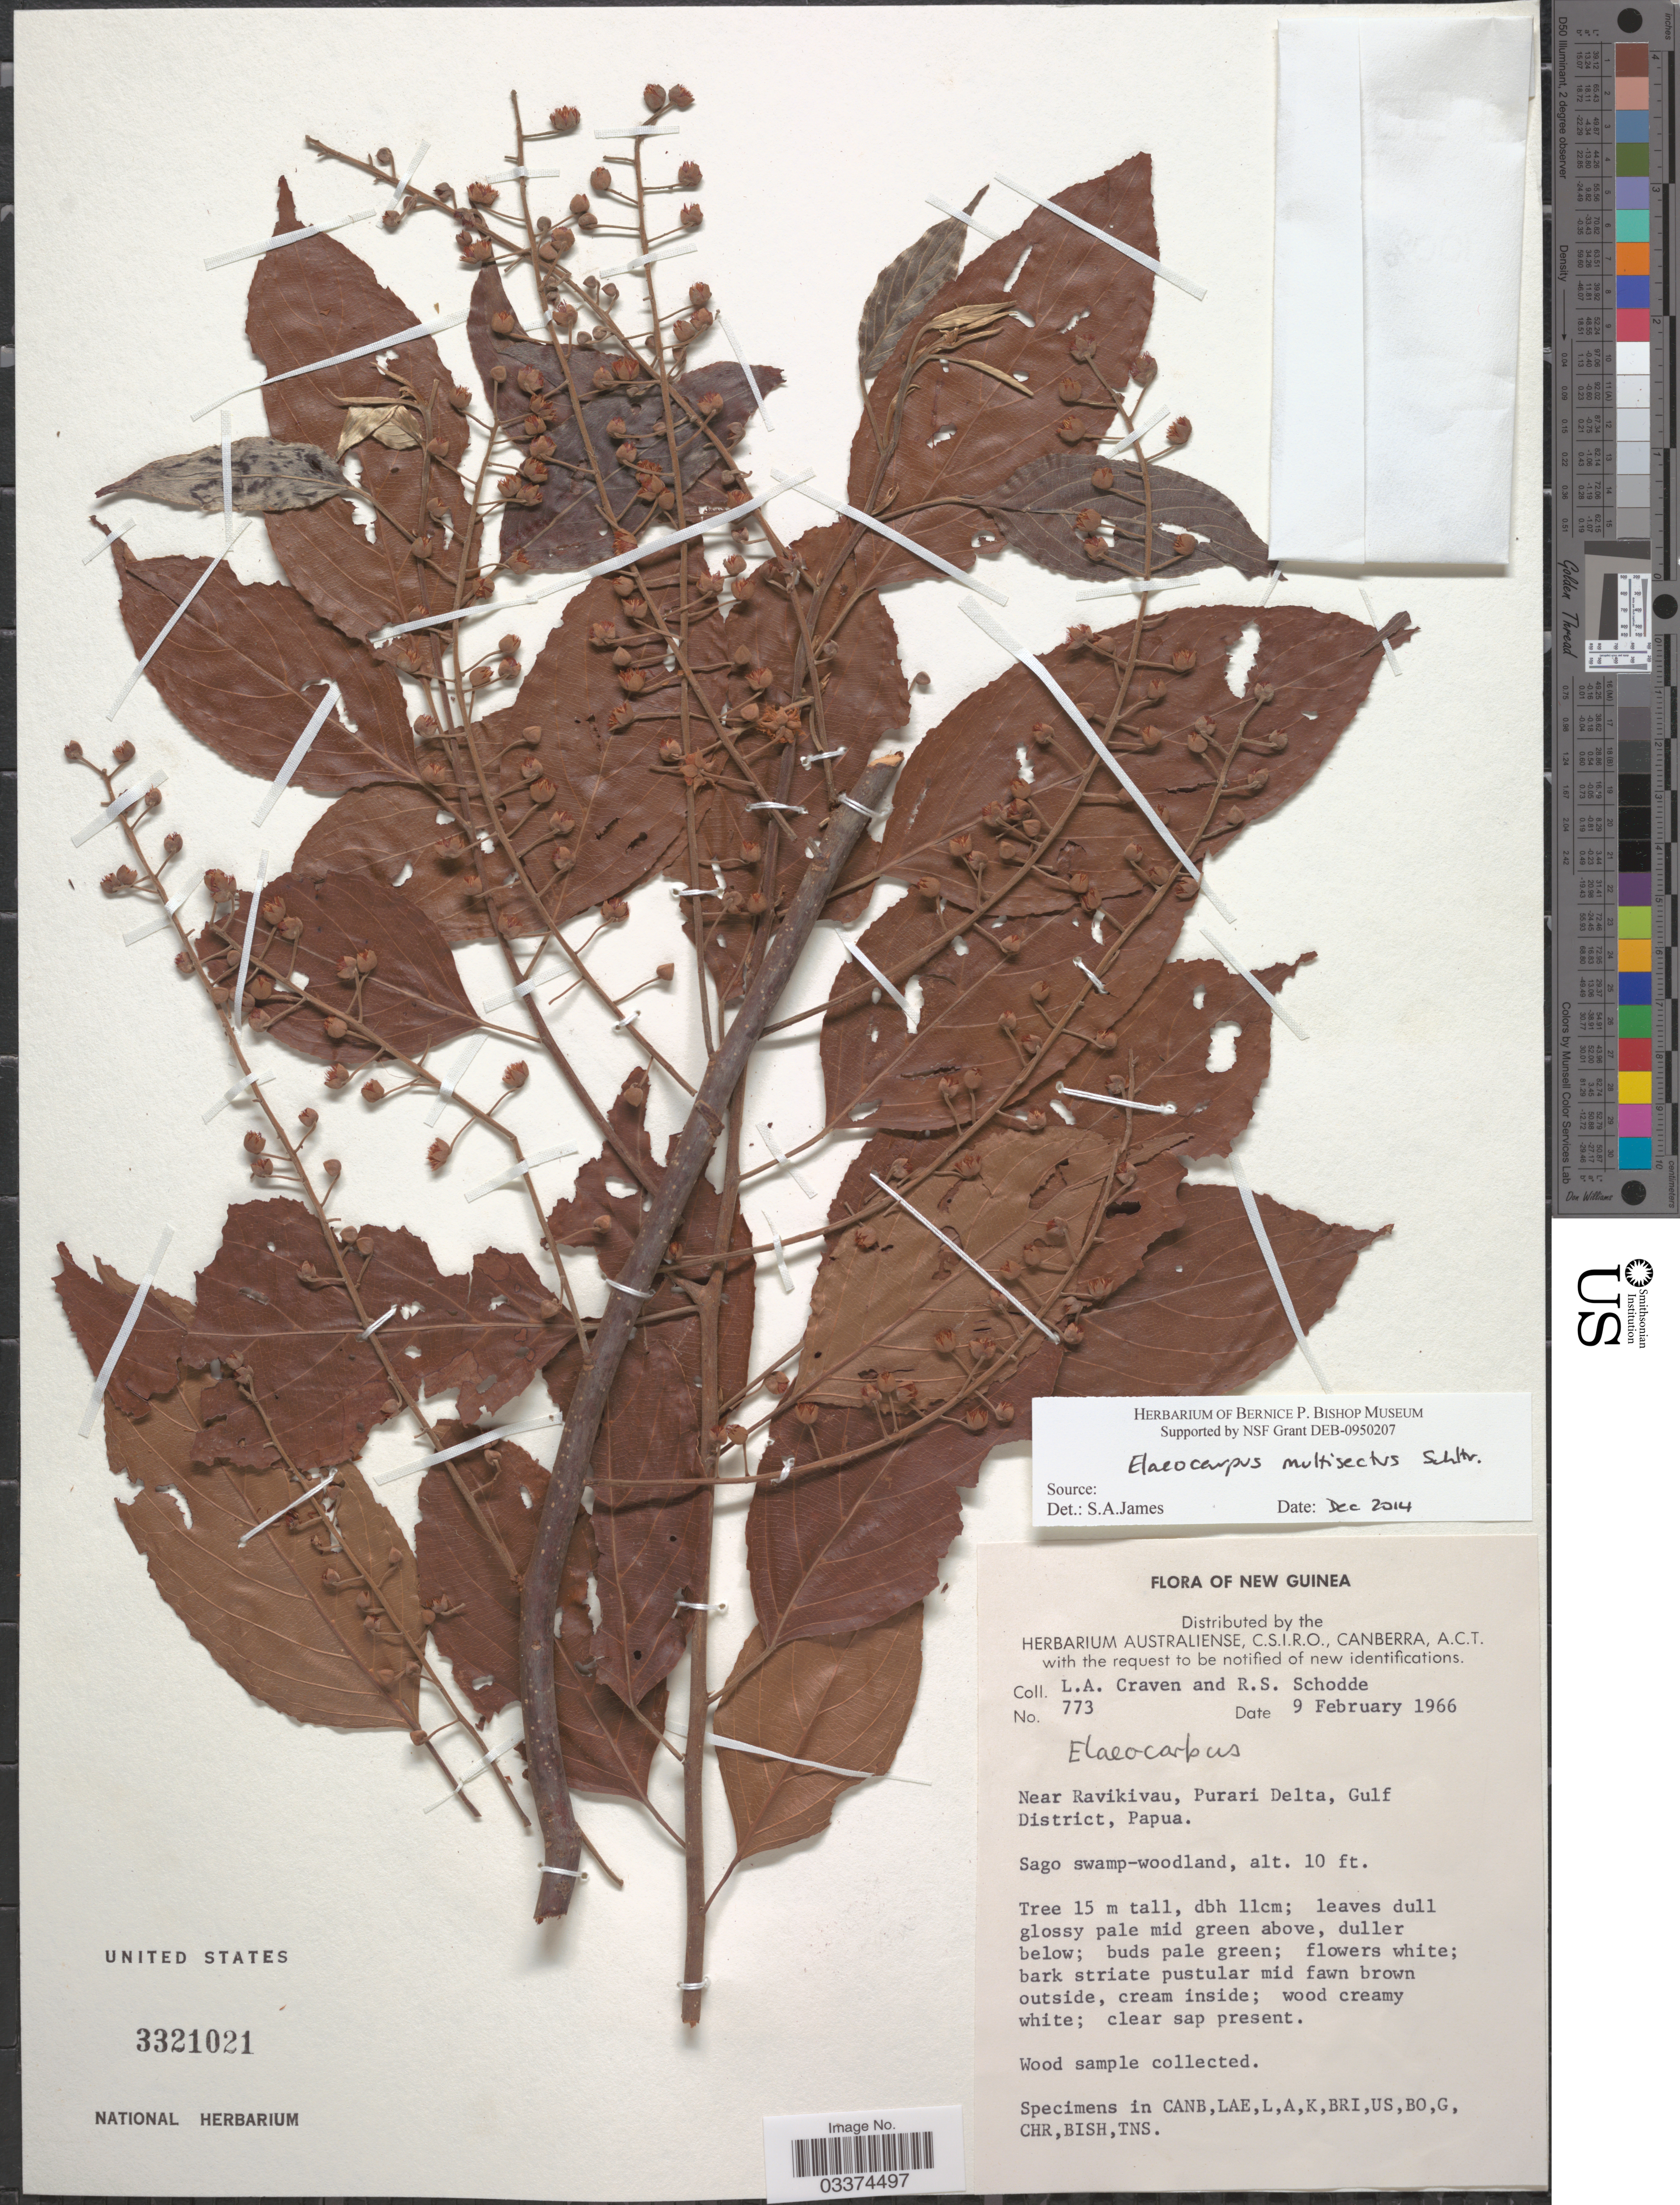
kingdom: Plantae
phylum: Tracheophyta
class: Magnoliopsida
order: Oxalidales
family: Elaeocarpaceae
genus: Elaeocarpus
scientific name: Elaeocarpus multisectus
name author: Schltr.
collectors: L. A. Craven & R. Schodde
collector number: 773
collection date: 1966-02-09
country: Papua New Guinea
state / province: Gulf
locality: New Guinea, Near Ravikivau, Purari Delta, Gulf District, Sago swamp-woodland.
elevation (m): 3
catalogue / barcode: US 3321021